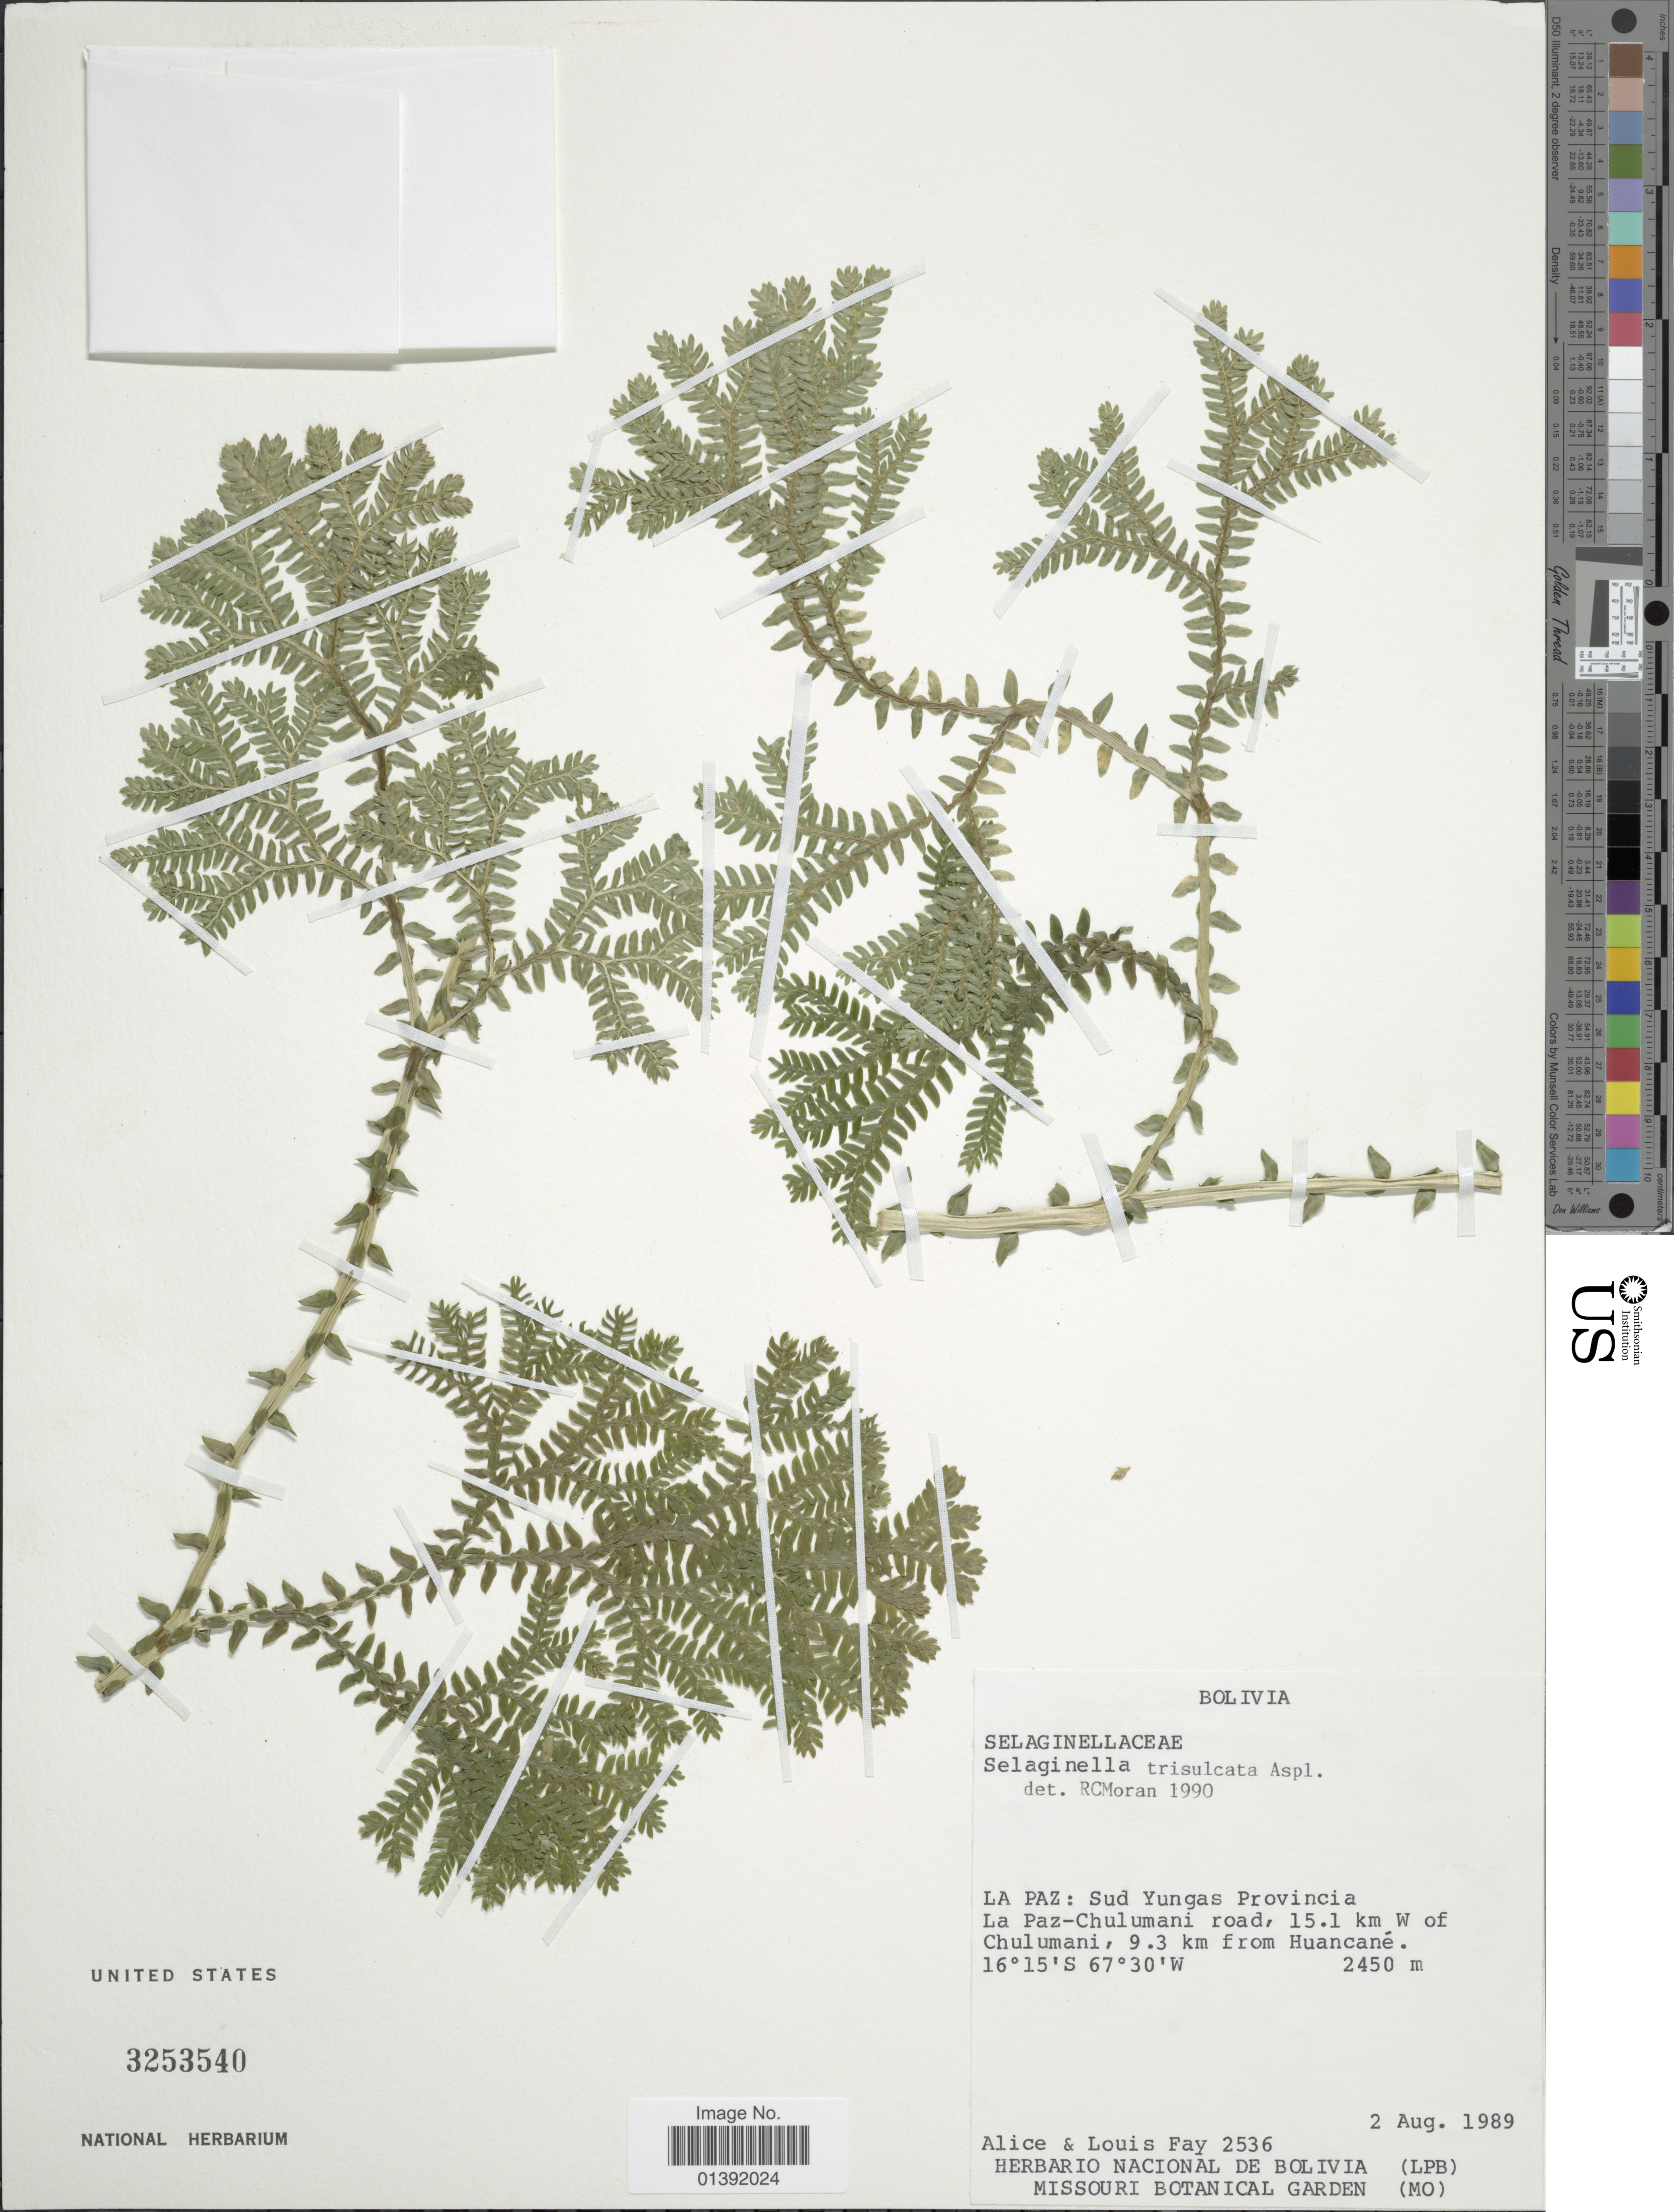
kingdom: Plantae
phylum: Tracheophyta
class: Lycopodiopsida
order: Selaginellales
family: Selaginellaceae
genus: Selaginella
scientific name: Selaginella trisulcata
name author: Aspl.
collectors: A. Fay & L. Fay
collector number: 2536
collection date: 1989-08-02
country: Bolivia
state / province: La Paz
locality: Sud Yungas Provincia, La Paz-Chulumani road, 15.1 km W of Chulumani, 9.3 km from Huancané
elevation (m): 2450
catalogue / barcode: US 3253540